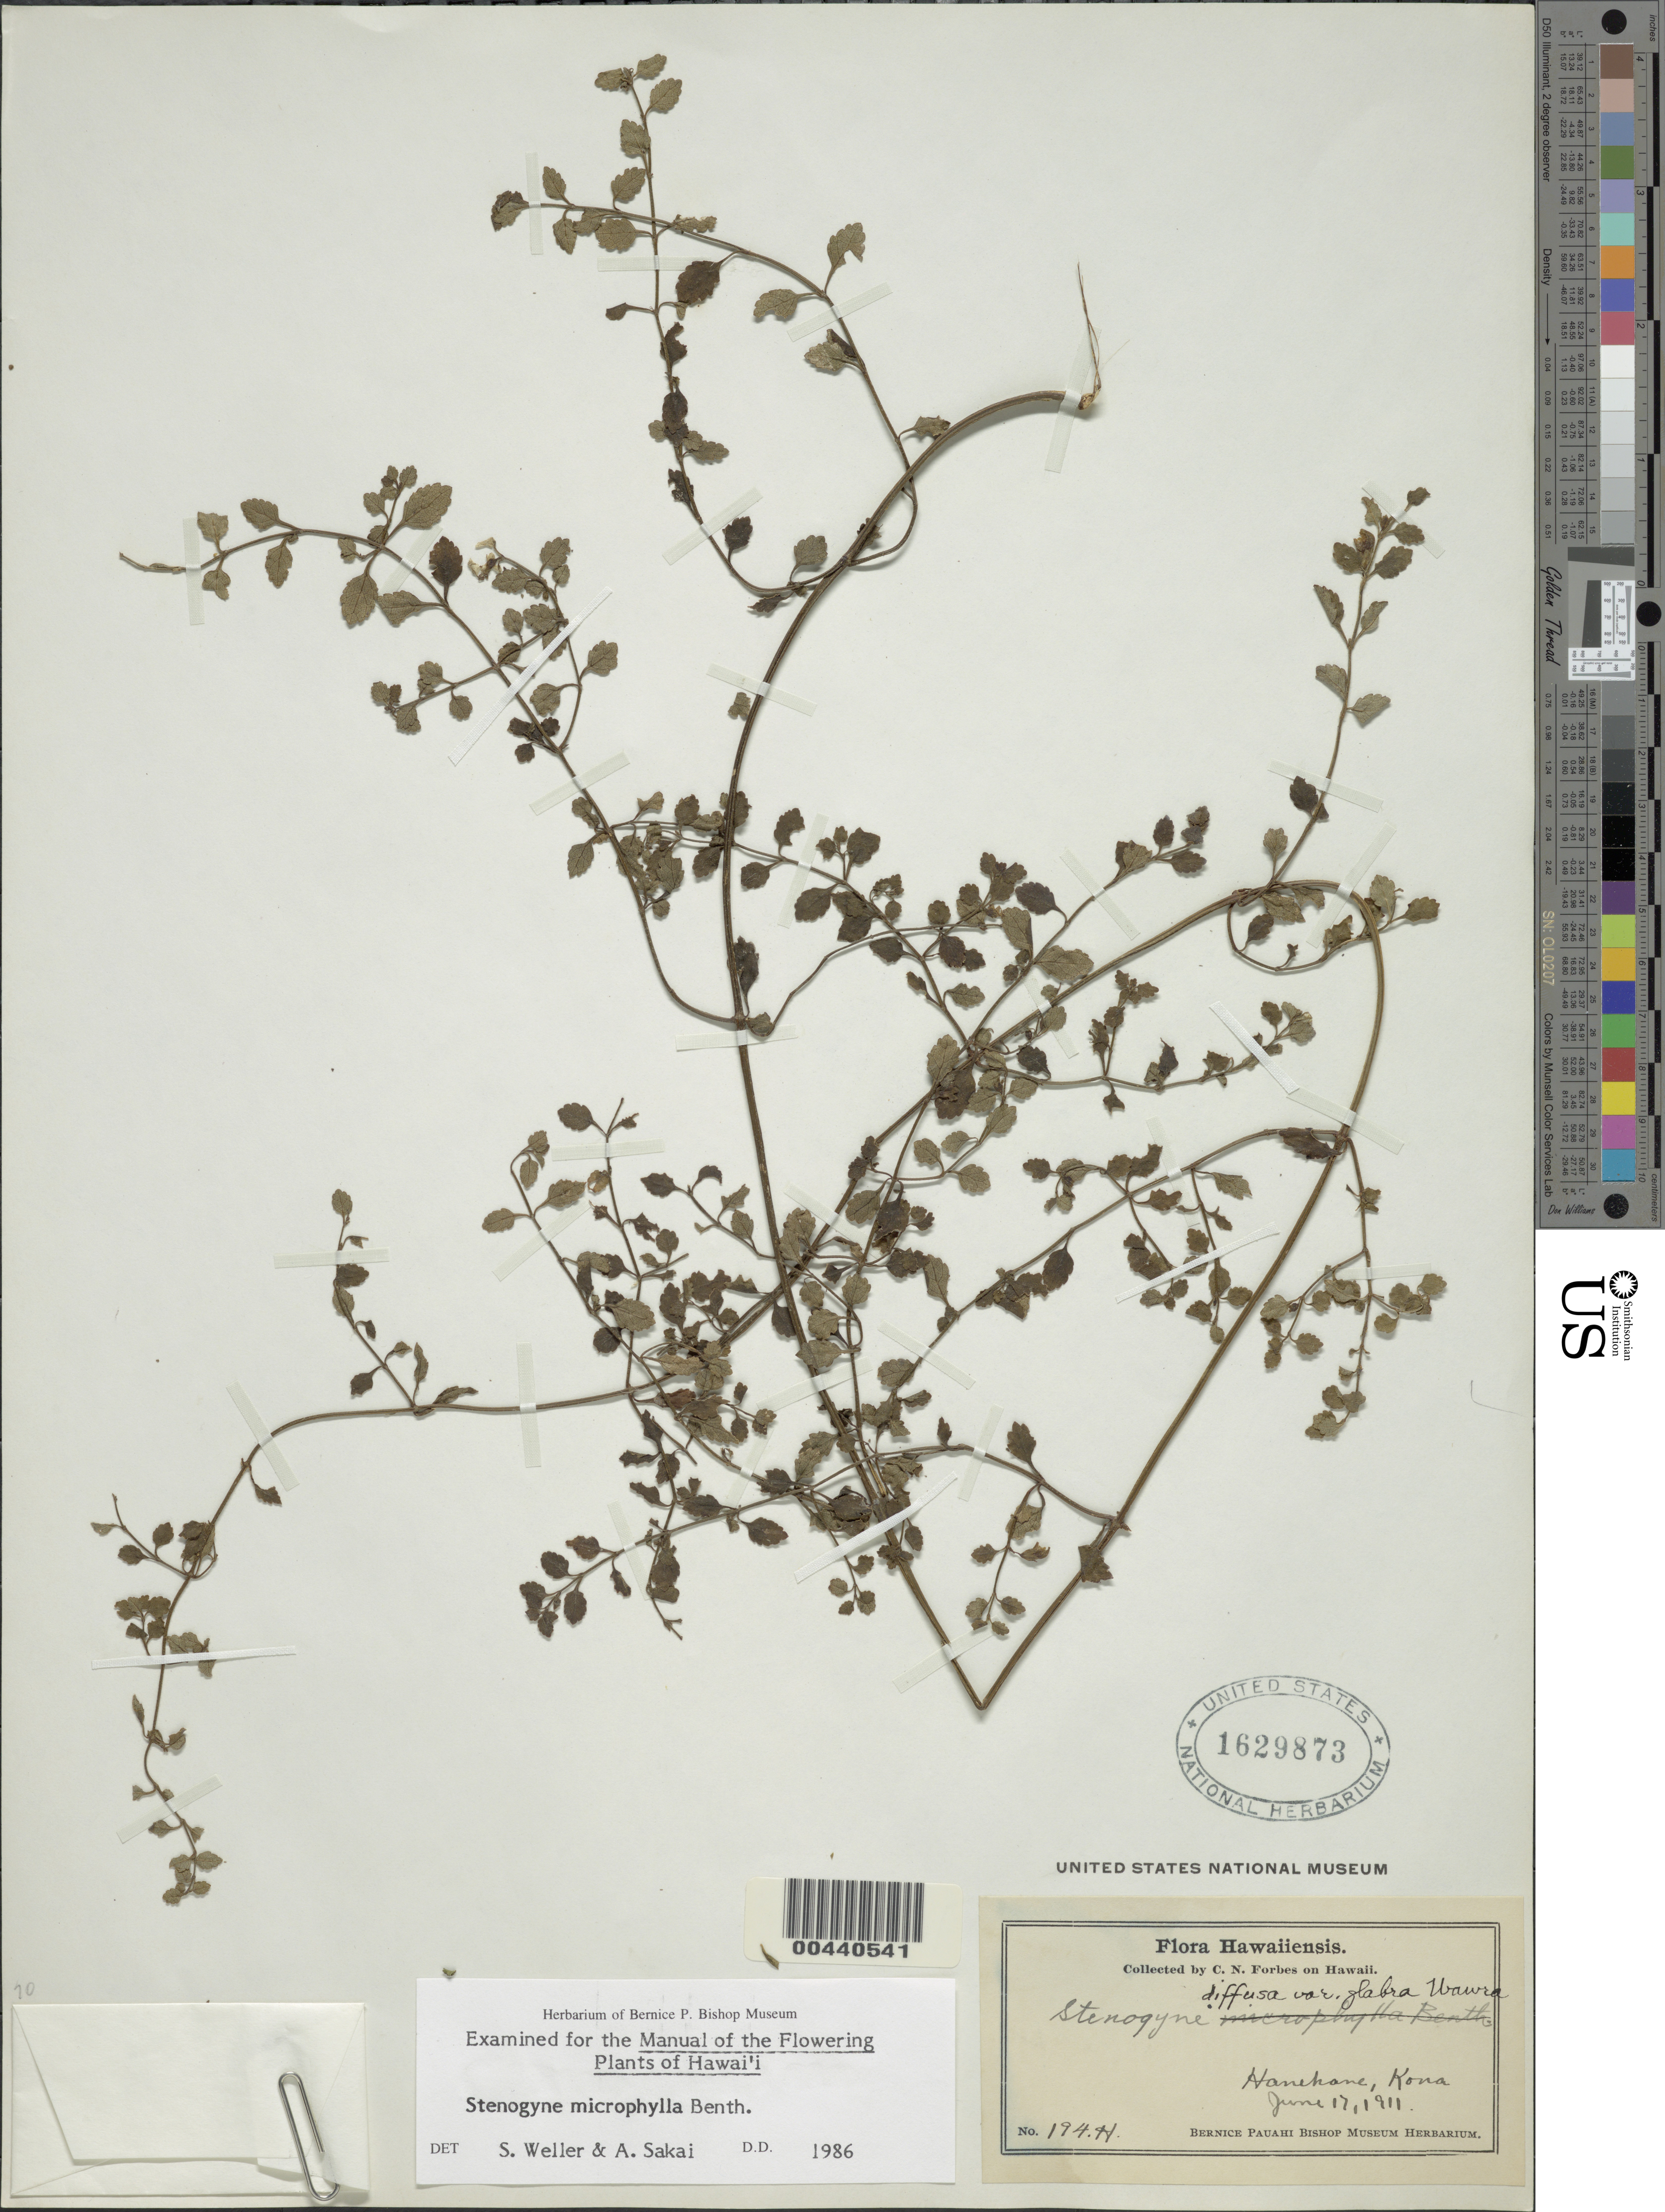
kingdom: Plantae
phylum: Tracheophyta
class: Magnoliopsida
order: Lamiales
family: Lamiaceae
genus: Stenogyne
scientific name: Stenogyne microphylla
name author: Benth.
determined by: Weller, Stephen G., (UNITED STATES)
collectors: C. N. Forbes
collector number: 194.H.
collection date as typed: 17 Jun 1911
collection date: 1911-06-17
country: United States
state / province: Hawaii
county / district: Hawaii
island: Hawaii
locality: Hanehane, Kona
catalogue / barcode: US 1629873